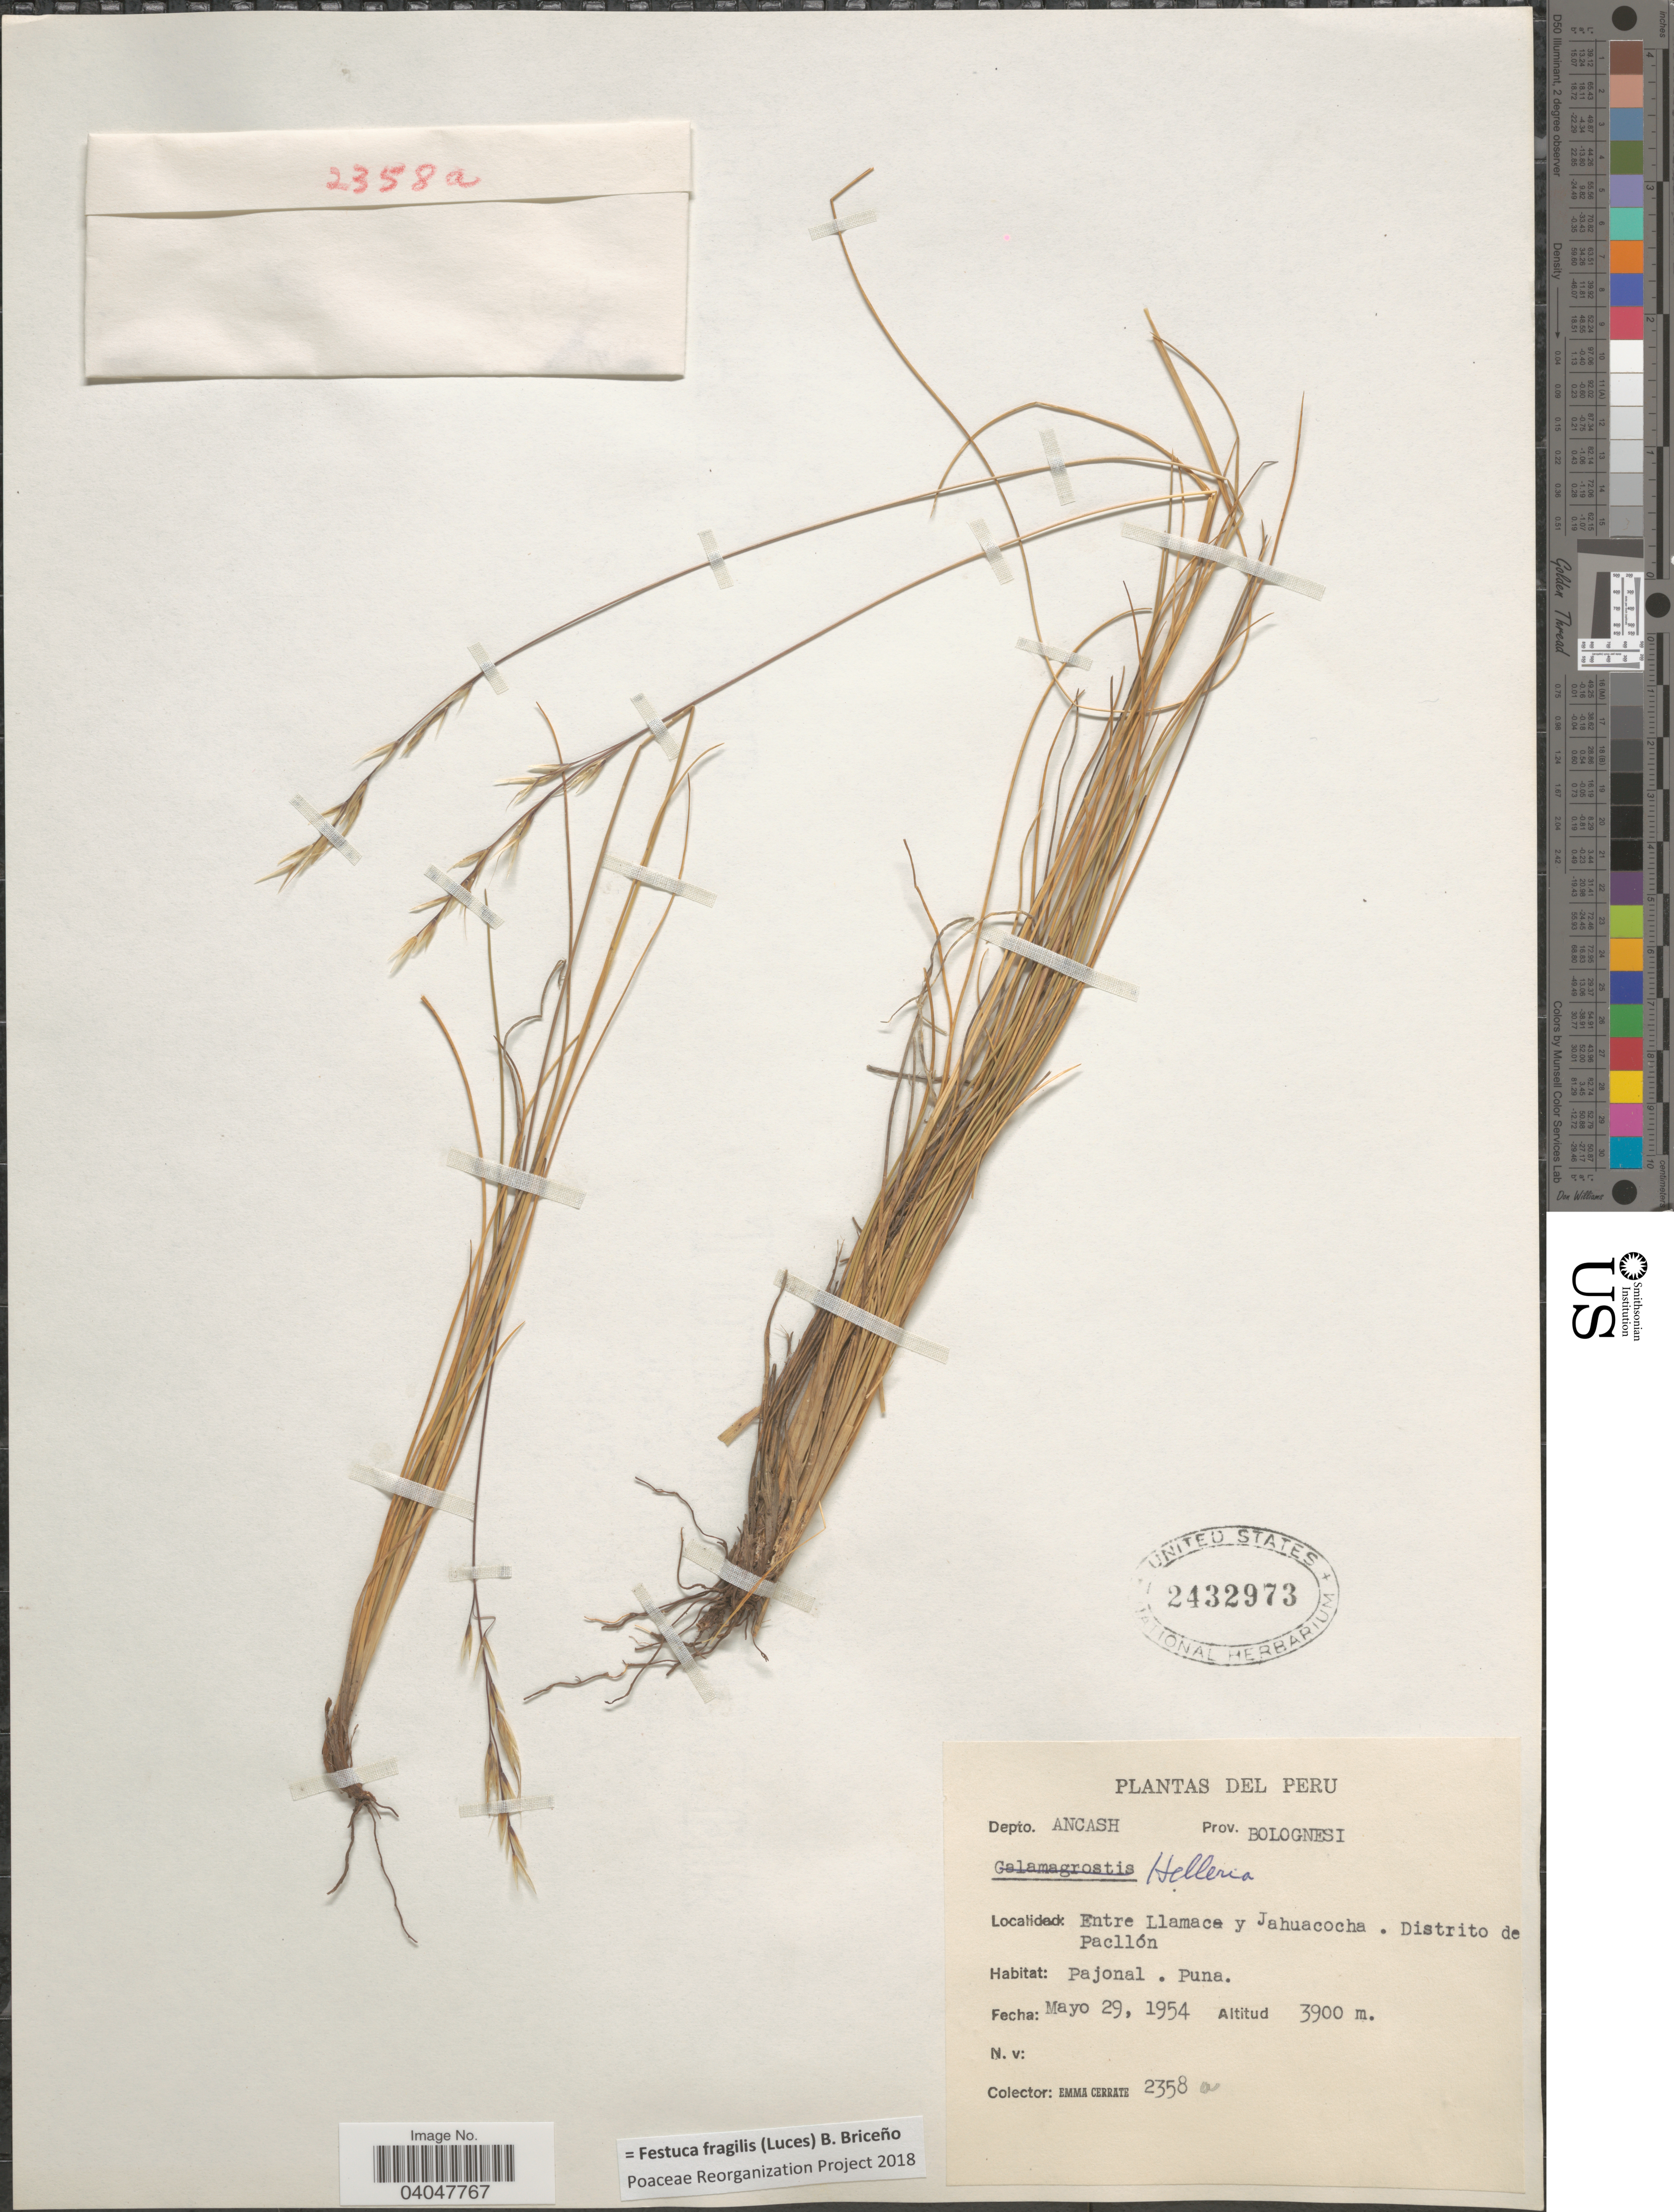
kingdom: Plantae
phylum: Tracheophyta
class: Liliopsida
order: Poales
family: Poaceae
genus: Festuca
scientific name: Festuca fragilis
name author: (Luces) Briceño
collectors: E. Cerrate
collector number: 2358 a?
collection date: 1954-05-29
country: Peru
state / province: Ancash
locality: Depto. Ancash. Prov. Bolognesi. Entre Llamac y Jahuacocha. Distrito de Pacllón.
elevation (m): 3900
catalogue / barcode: US 2432973